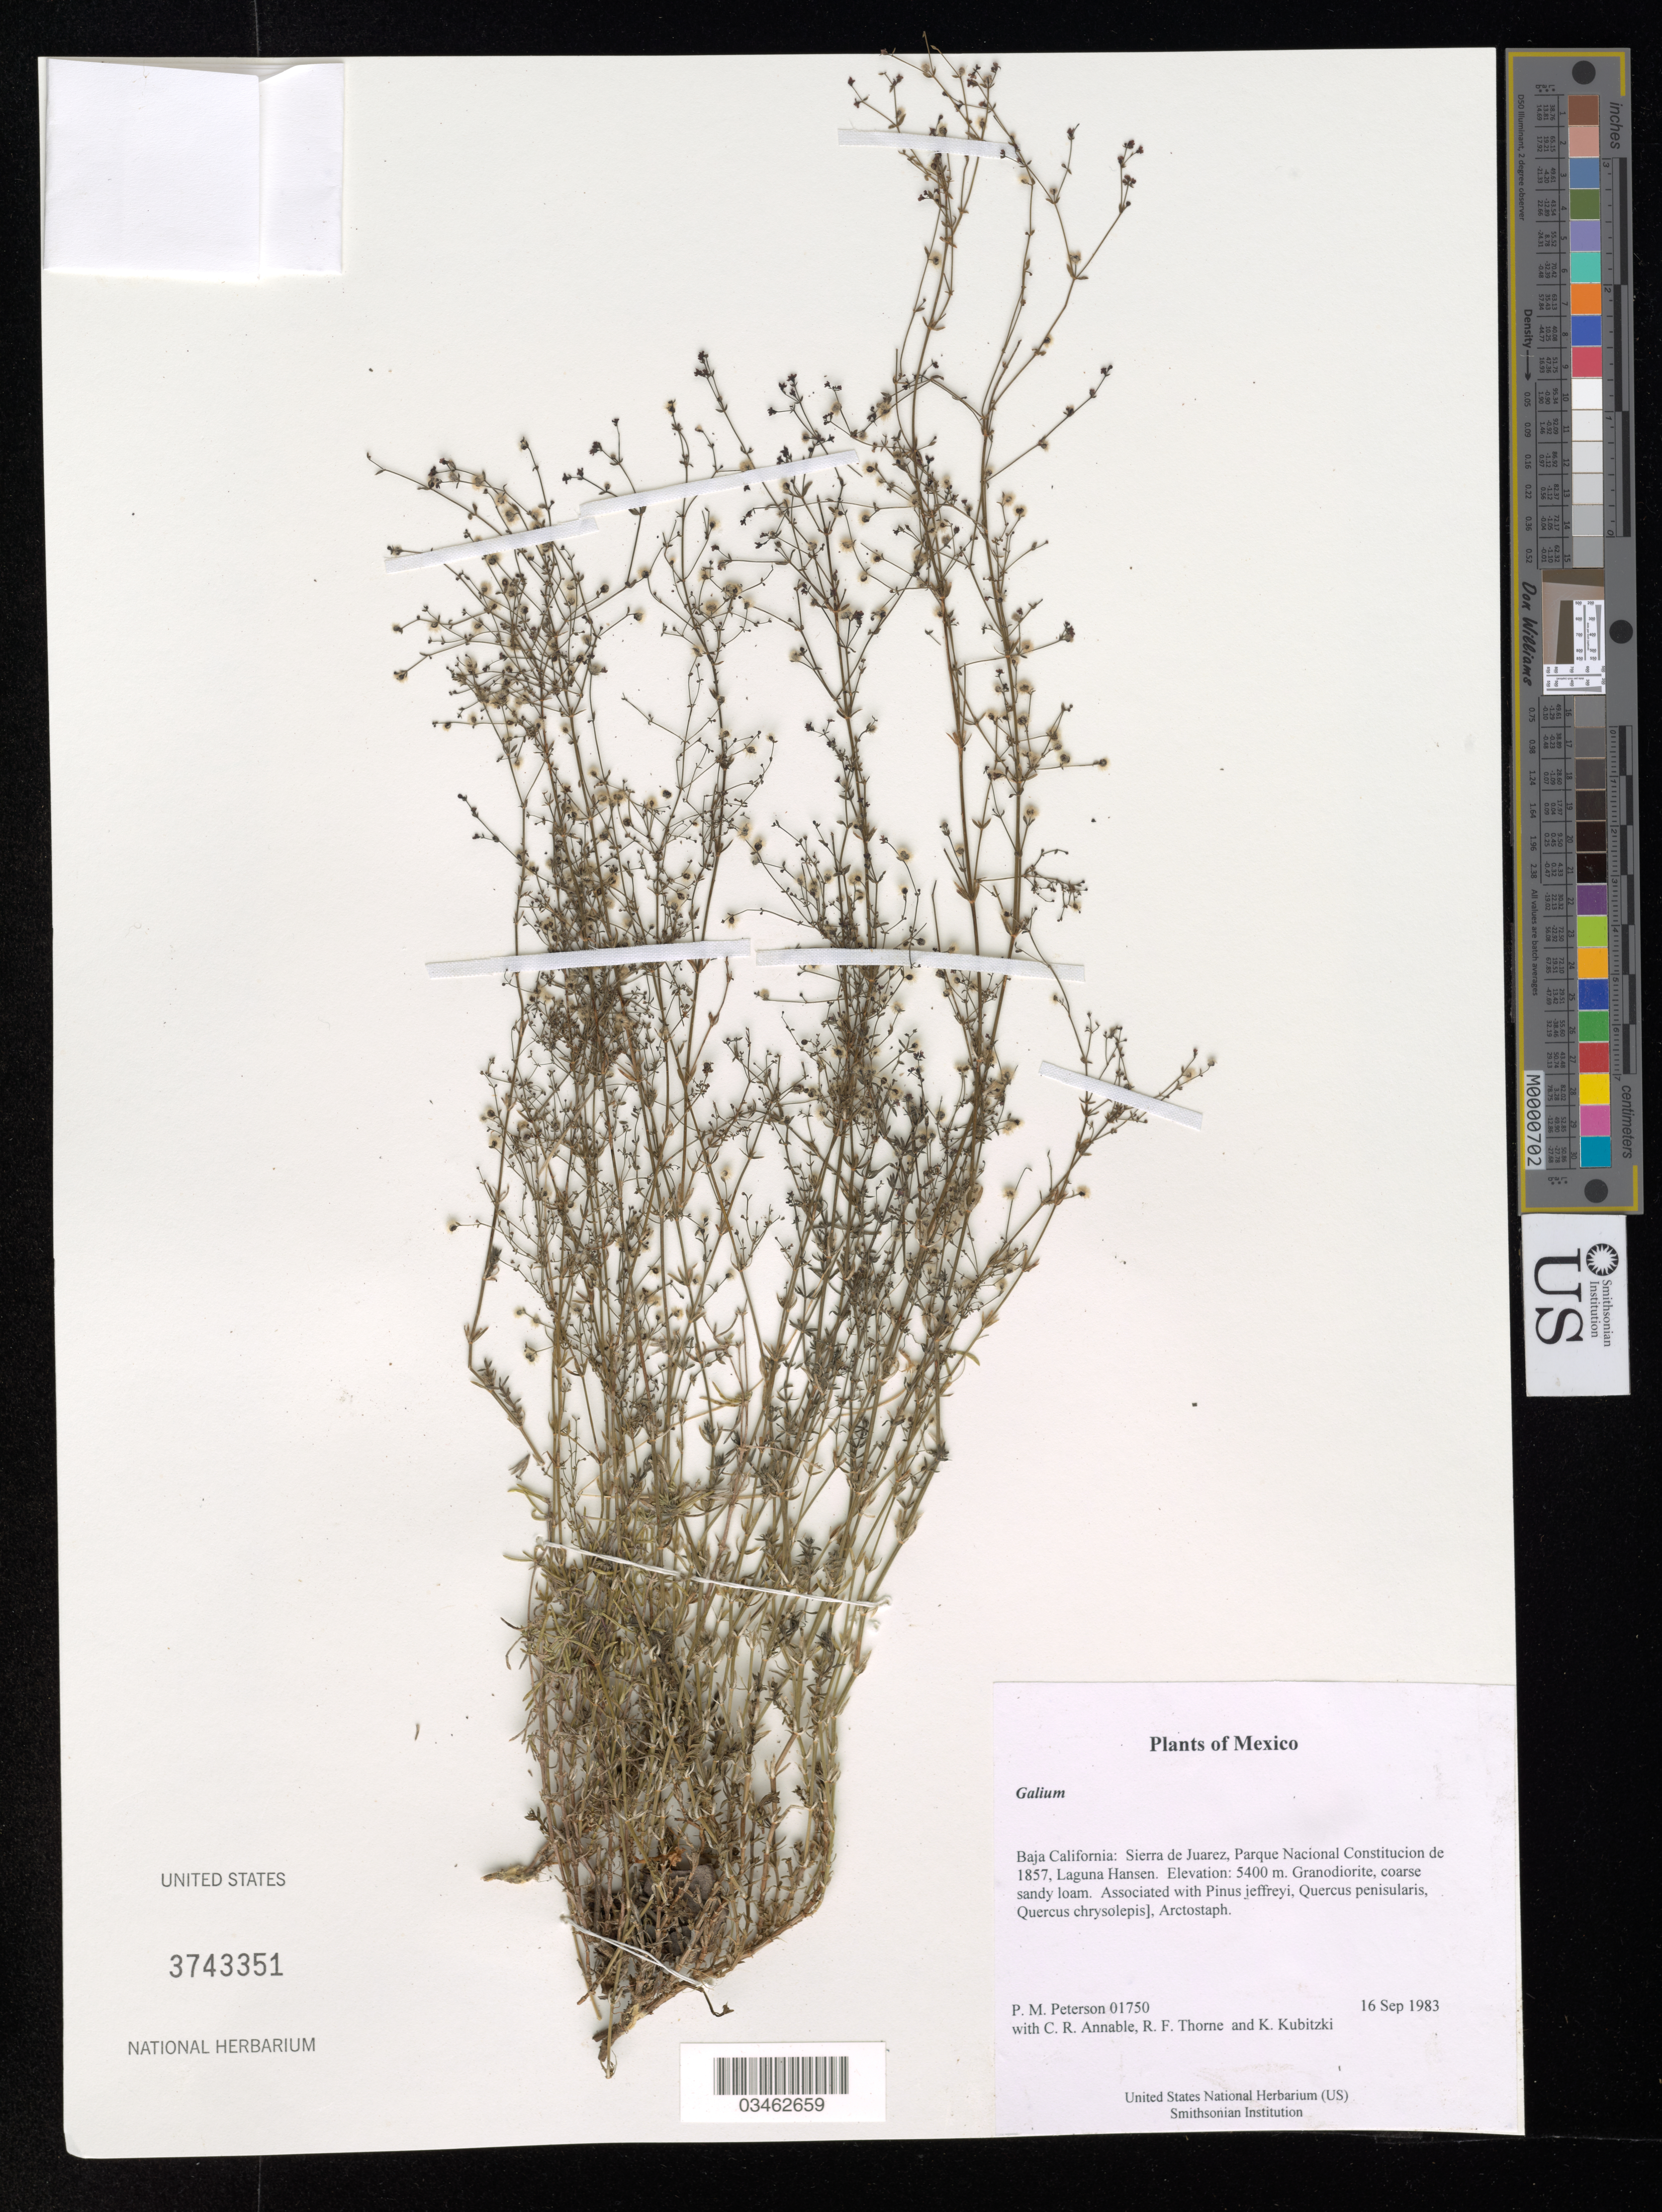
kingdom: Plantae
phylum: Tracheophyta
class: Magnoliopsida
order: Gentianales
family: Rubiaceae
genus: Galium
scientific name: Galium sp.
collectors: P. M. Peterson, C. R. Annable, R. F. Thorne & K. Kubitzki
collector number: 01750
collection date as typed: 16 Sep 1983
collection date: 1983-09-16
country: Mexico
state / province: Baja California Norte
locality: Sierra de Juarez, Parque Nacional Constitucion de 1857, Laguna Hansen.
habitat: Granodiorite, coarse sandy loam. Associated with Pinus jeffreyi, Quercus penisularis, Quercus chrysolepis], Arctostaph.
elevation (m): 5400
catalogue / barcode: US 3743351